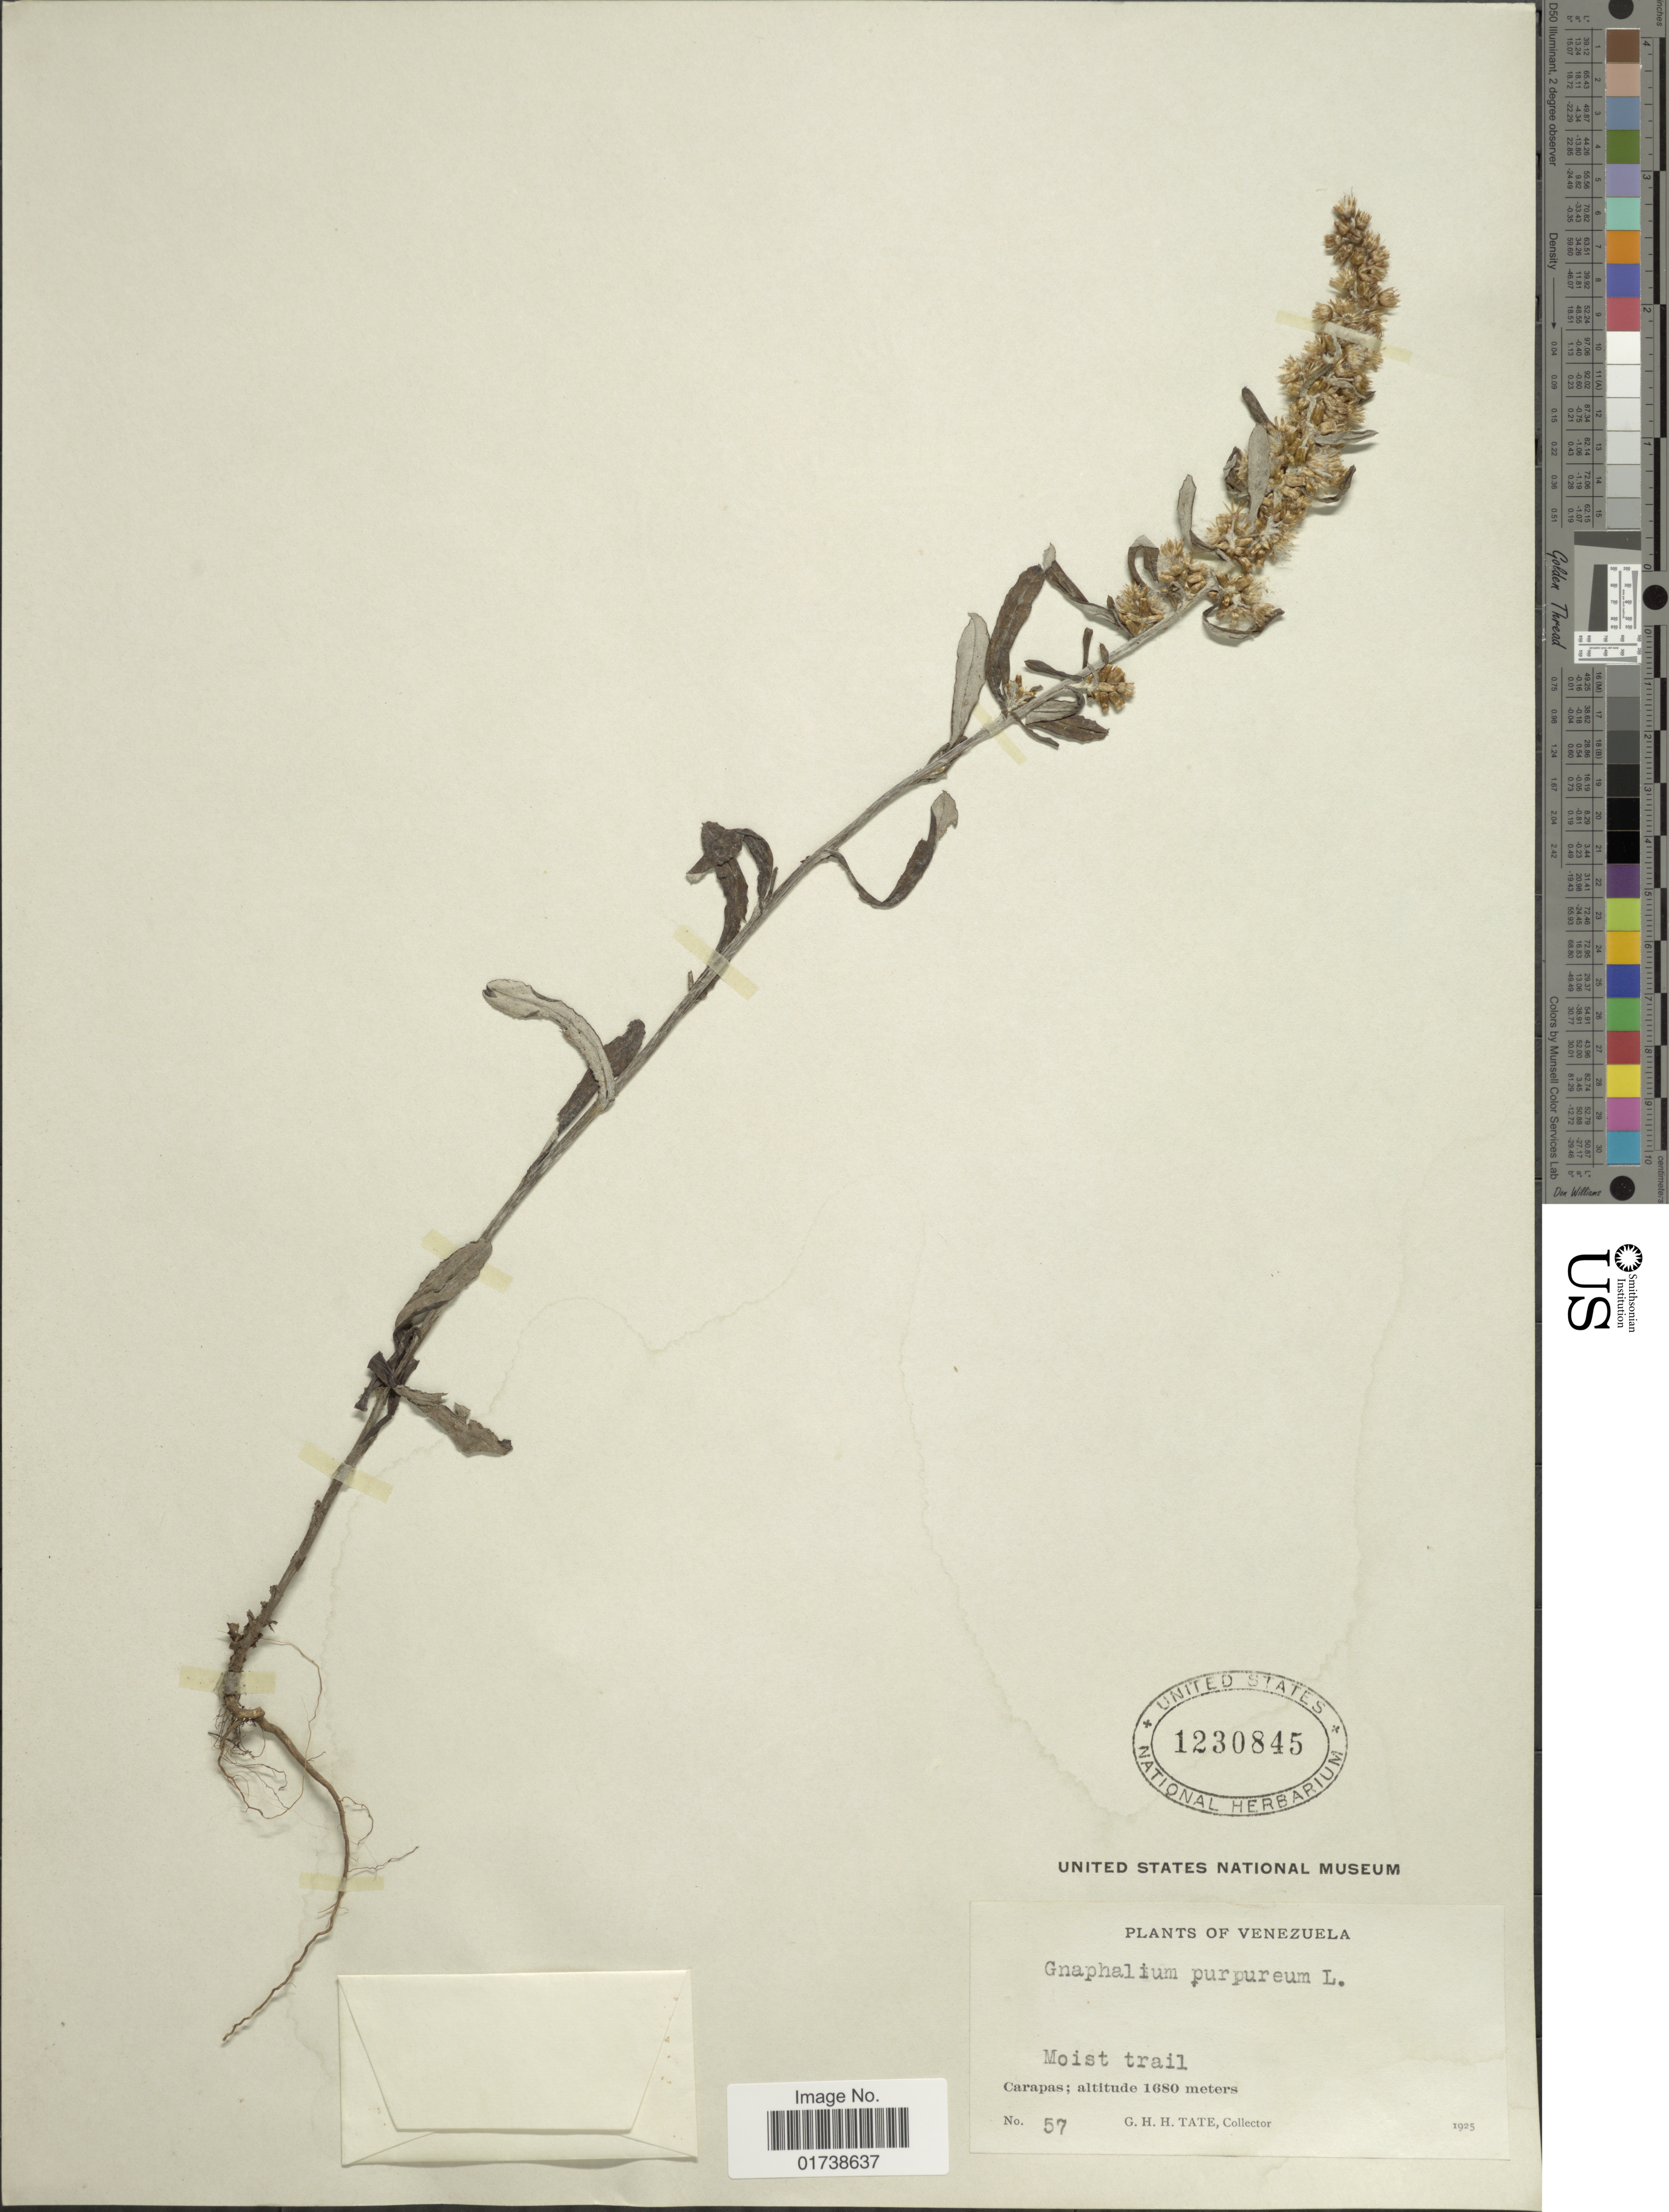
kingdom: Plantae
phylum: Tracheophyta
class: Magnoliopsida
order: Asterales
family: Asteraceae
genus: Gamochaeta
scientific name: Gamochaeta purpurea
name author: (L.) Cabrera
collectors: G. H. H.Tate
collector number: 57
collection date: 1925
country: Venezuela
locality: Carapas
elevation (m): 1680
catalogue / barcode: US 1230845